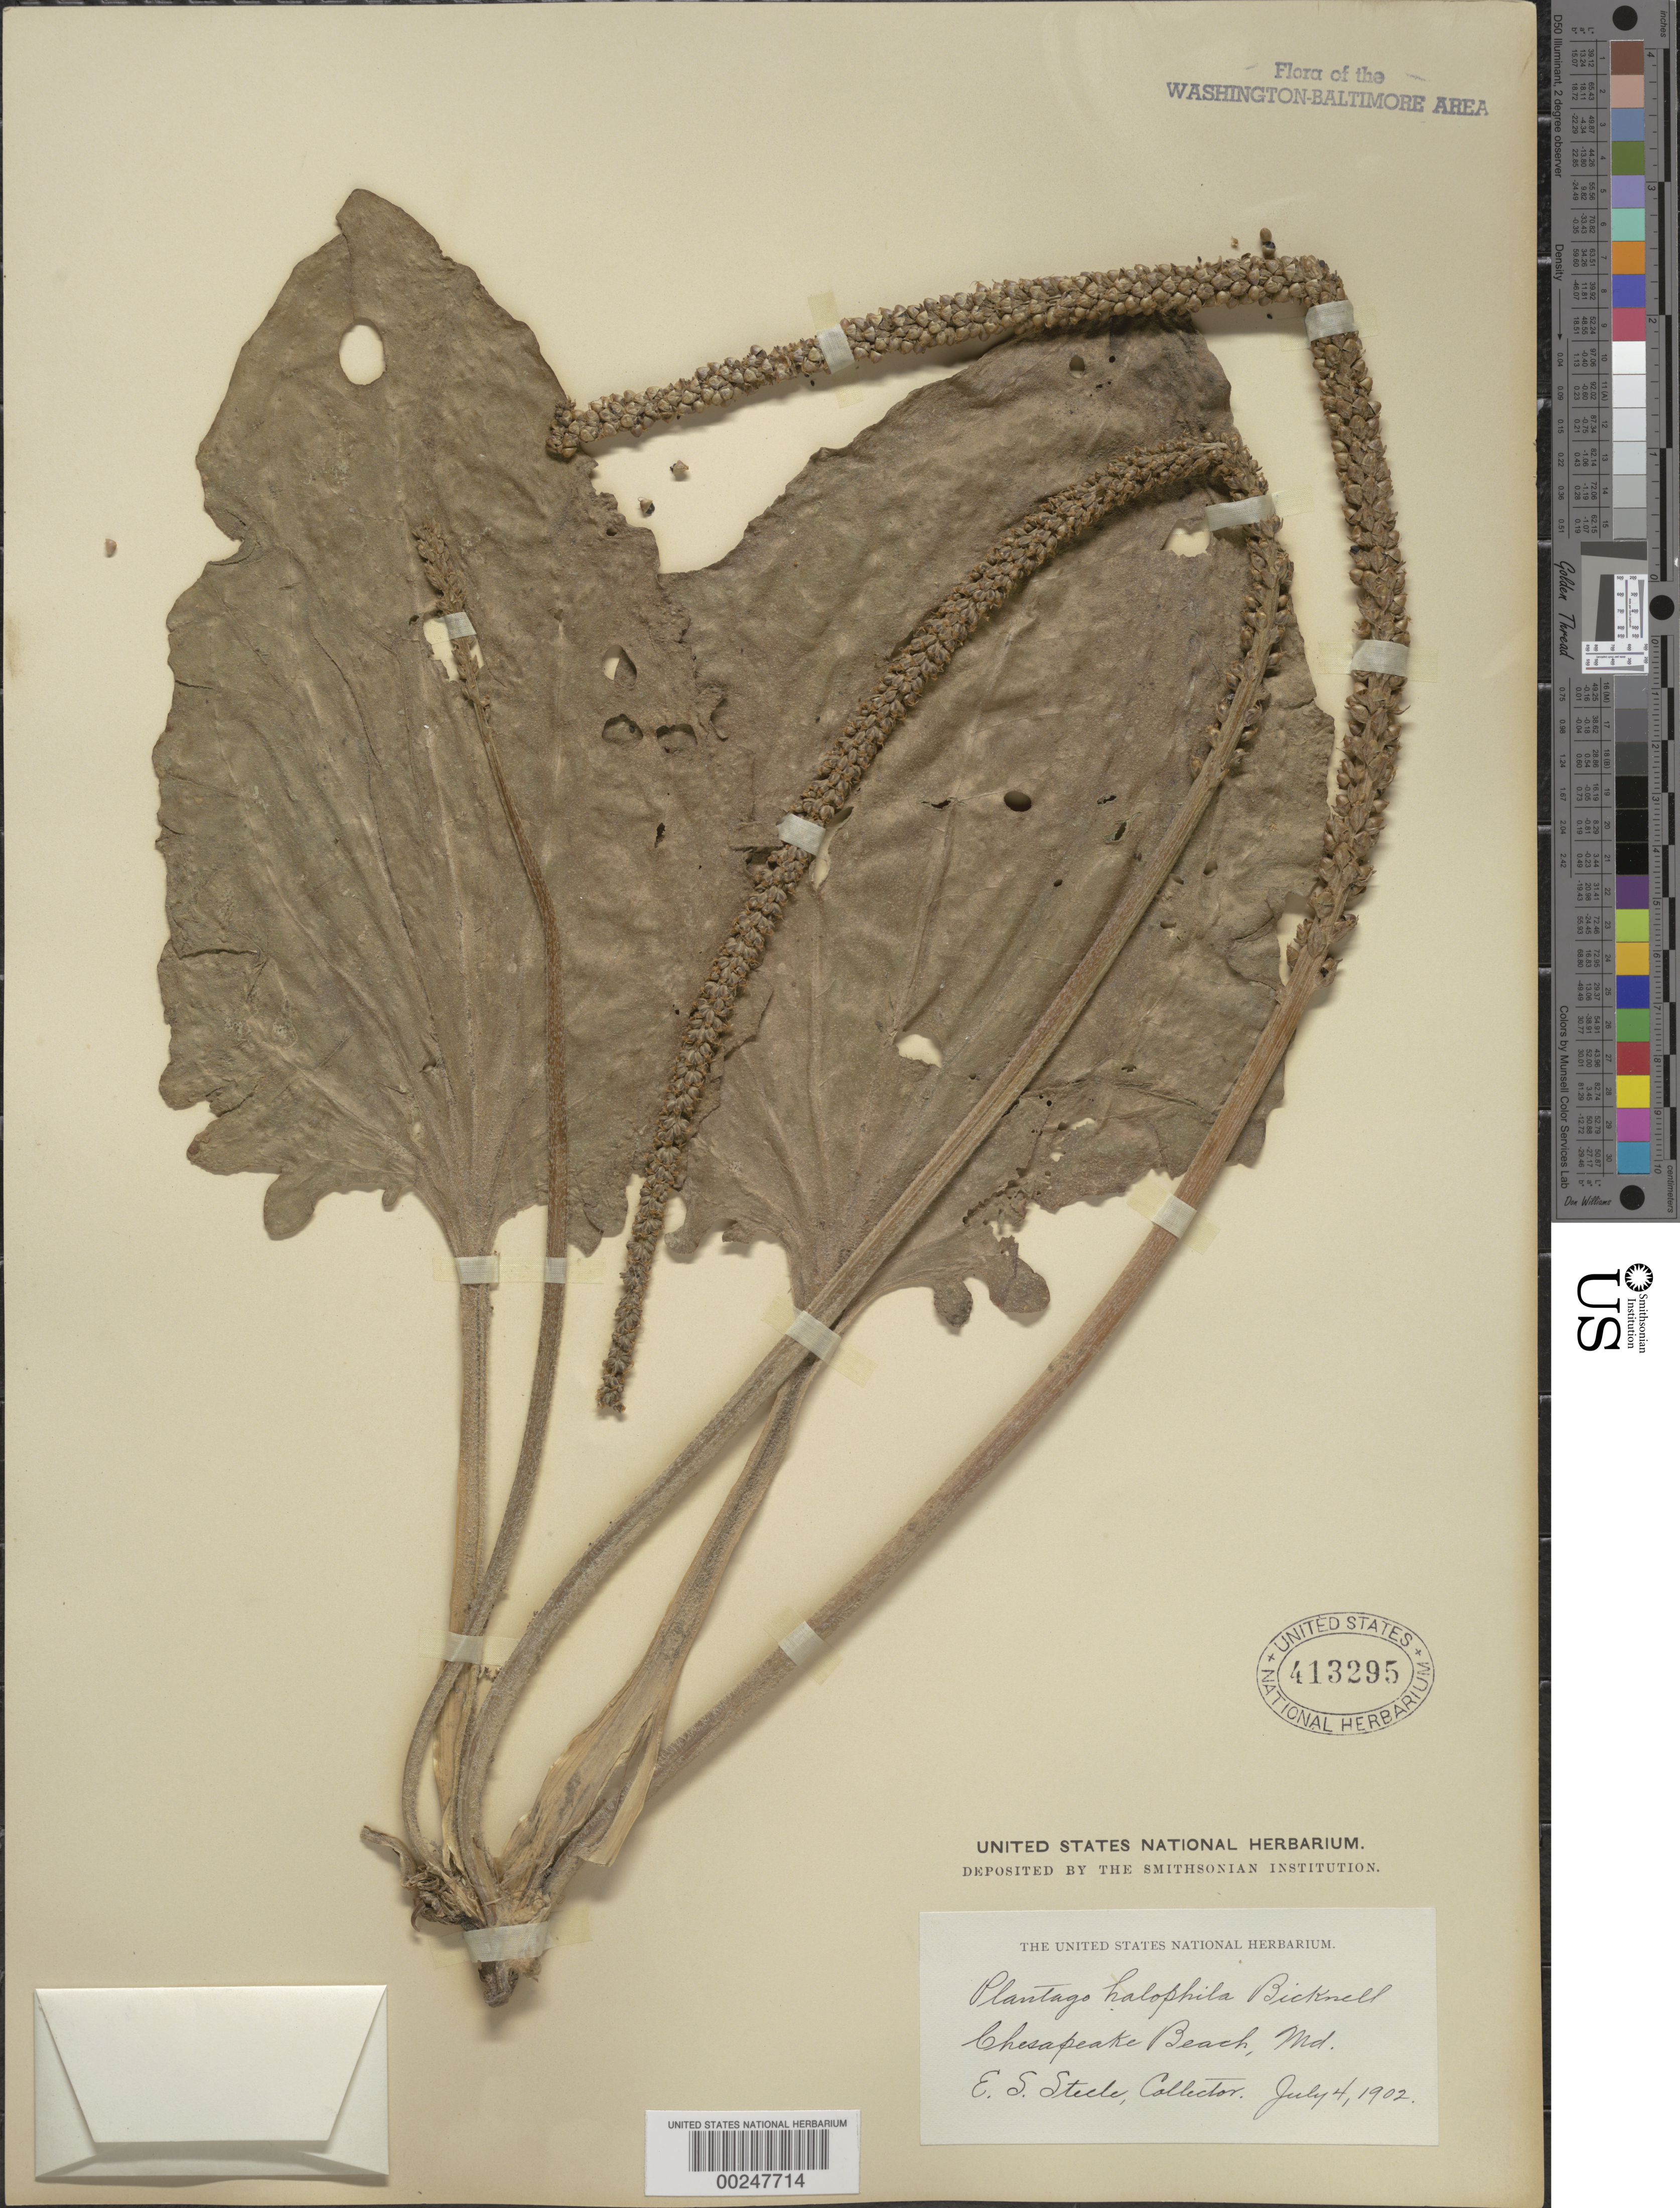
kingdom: Plantae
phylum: Tracheophyta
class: Magnoliopsida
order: Lamiales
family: Plantaginaceae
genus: Plantago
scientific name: Plantago major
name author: L.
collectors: E. Steele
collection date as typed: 04 Jul 1902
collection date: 1902-07-04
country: United States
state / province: Maryland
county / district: Calvert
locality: Chesapeake Beach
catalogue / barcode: US 413295